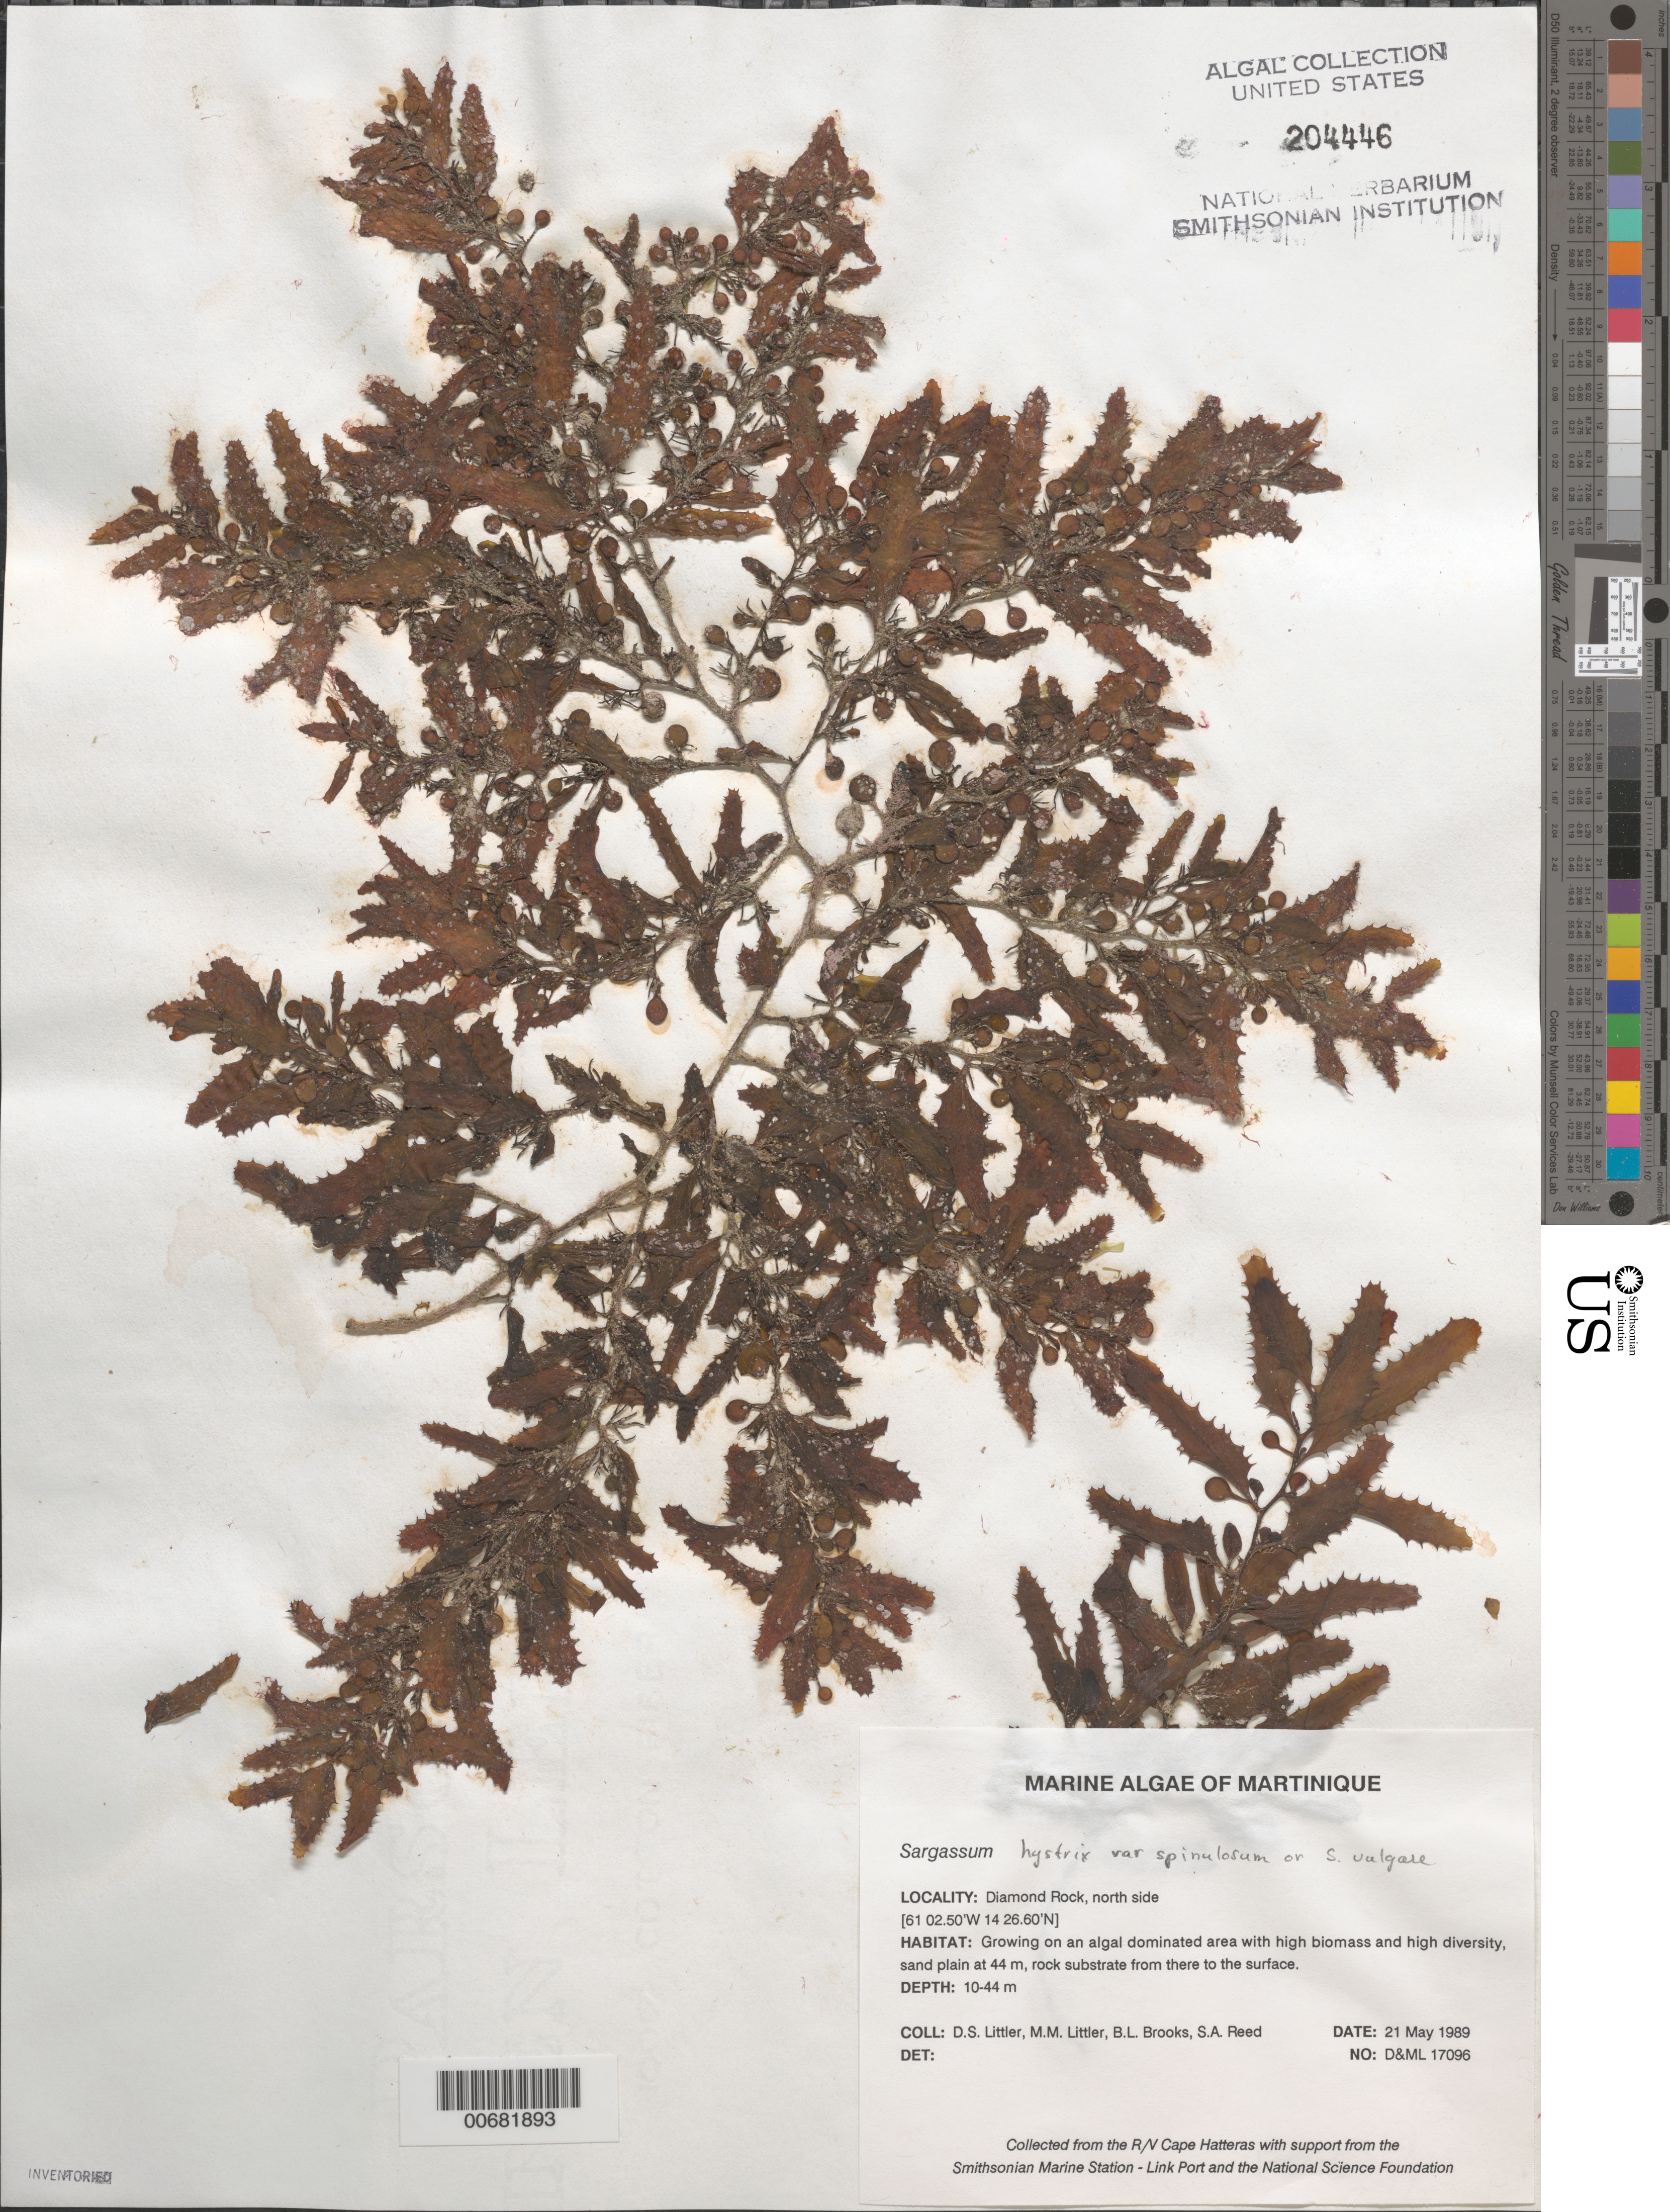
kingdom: Chromista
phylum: Ochrophyta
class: Phaeophyceae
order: Fucales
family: Sargassaceae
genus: Sargassum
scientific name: Sargassum hystrix var. spinulosum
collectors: D. S. Littler, M. M. Littler, B. Brooks & S. Reed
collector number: D&ML 17096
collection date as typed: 21 May 1989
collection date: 1989-05-21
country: Martinique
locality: Diamond Rock, north side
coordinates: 14 26.60' N, 61 02.50' W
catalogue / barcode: US 204446